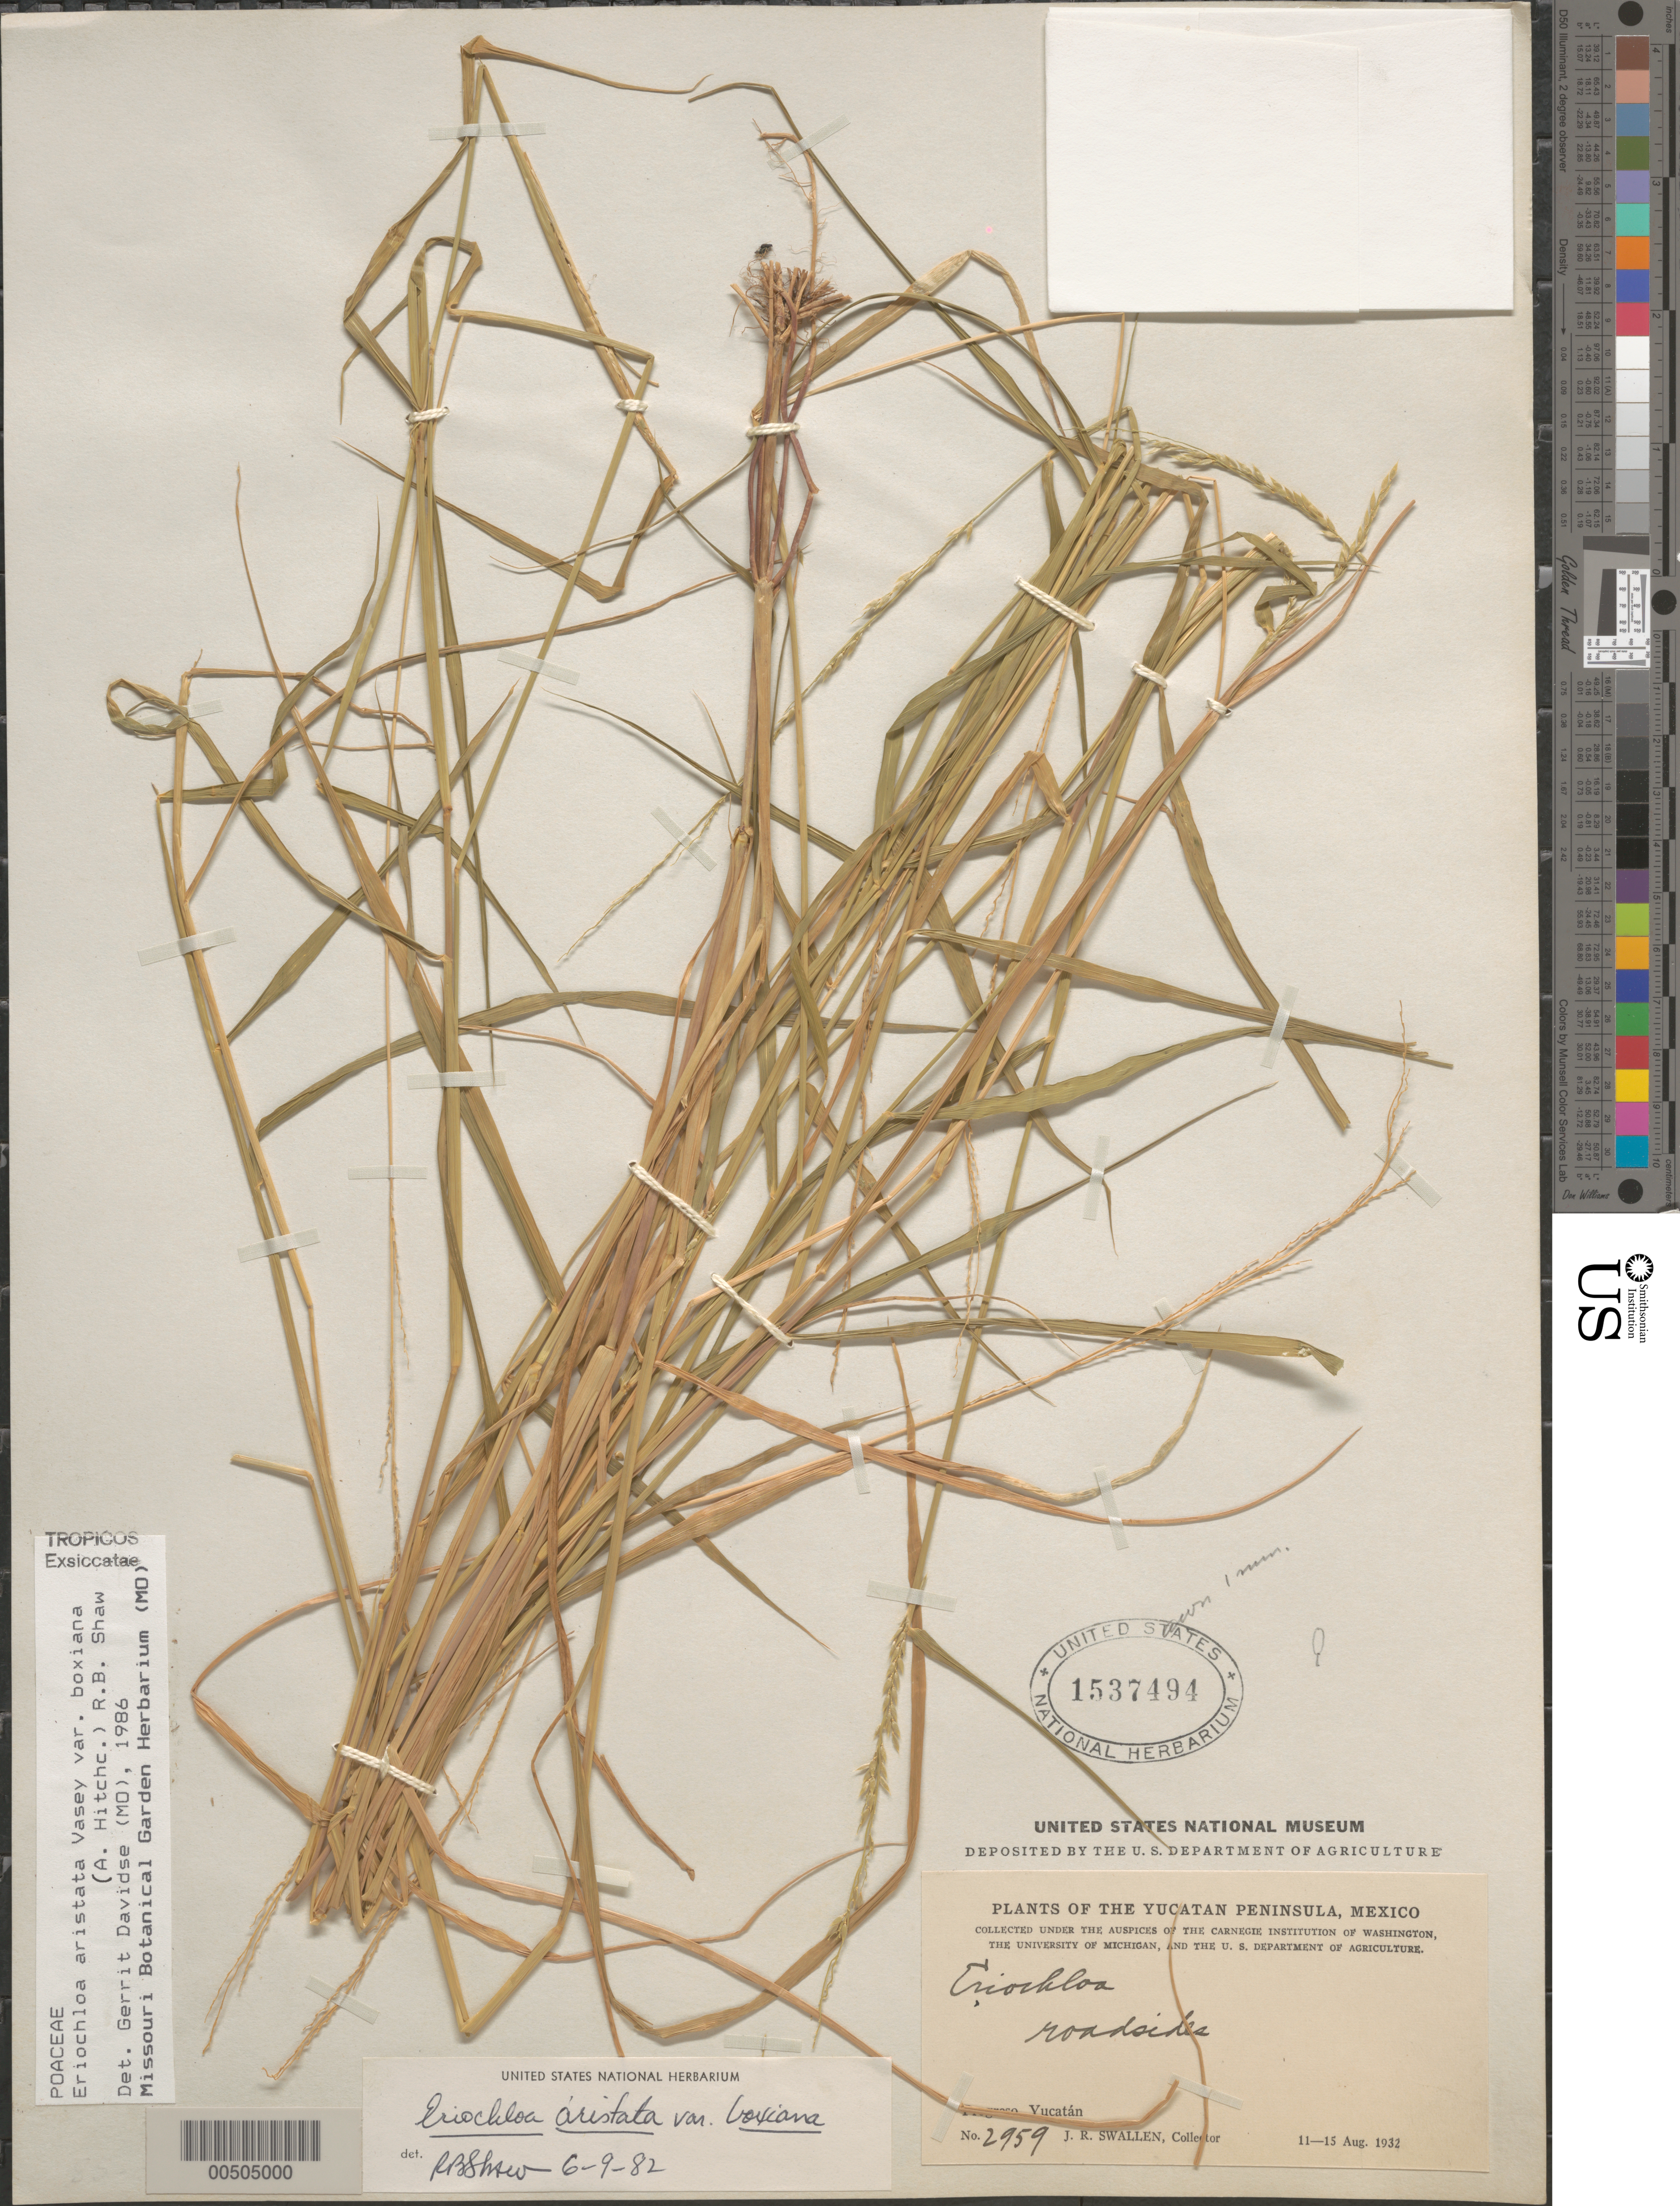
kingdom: Plantae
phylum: Tracheophyta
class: Liliopsida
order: Poales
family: Poaceae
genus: Eriochloa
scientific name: Eriochloa aristata var. boxiana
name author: R.B. Shaw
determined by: Davidse, Gerrit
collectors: J. R. Swallen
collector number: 2959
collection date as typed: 11 Aug 1932 to 15 Aug 1932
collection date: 1932-08-11/1932-08-15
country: Mexico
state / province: Yucatan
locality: Yucatan Peninsula, Progreso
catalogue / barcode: US 1537494